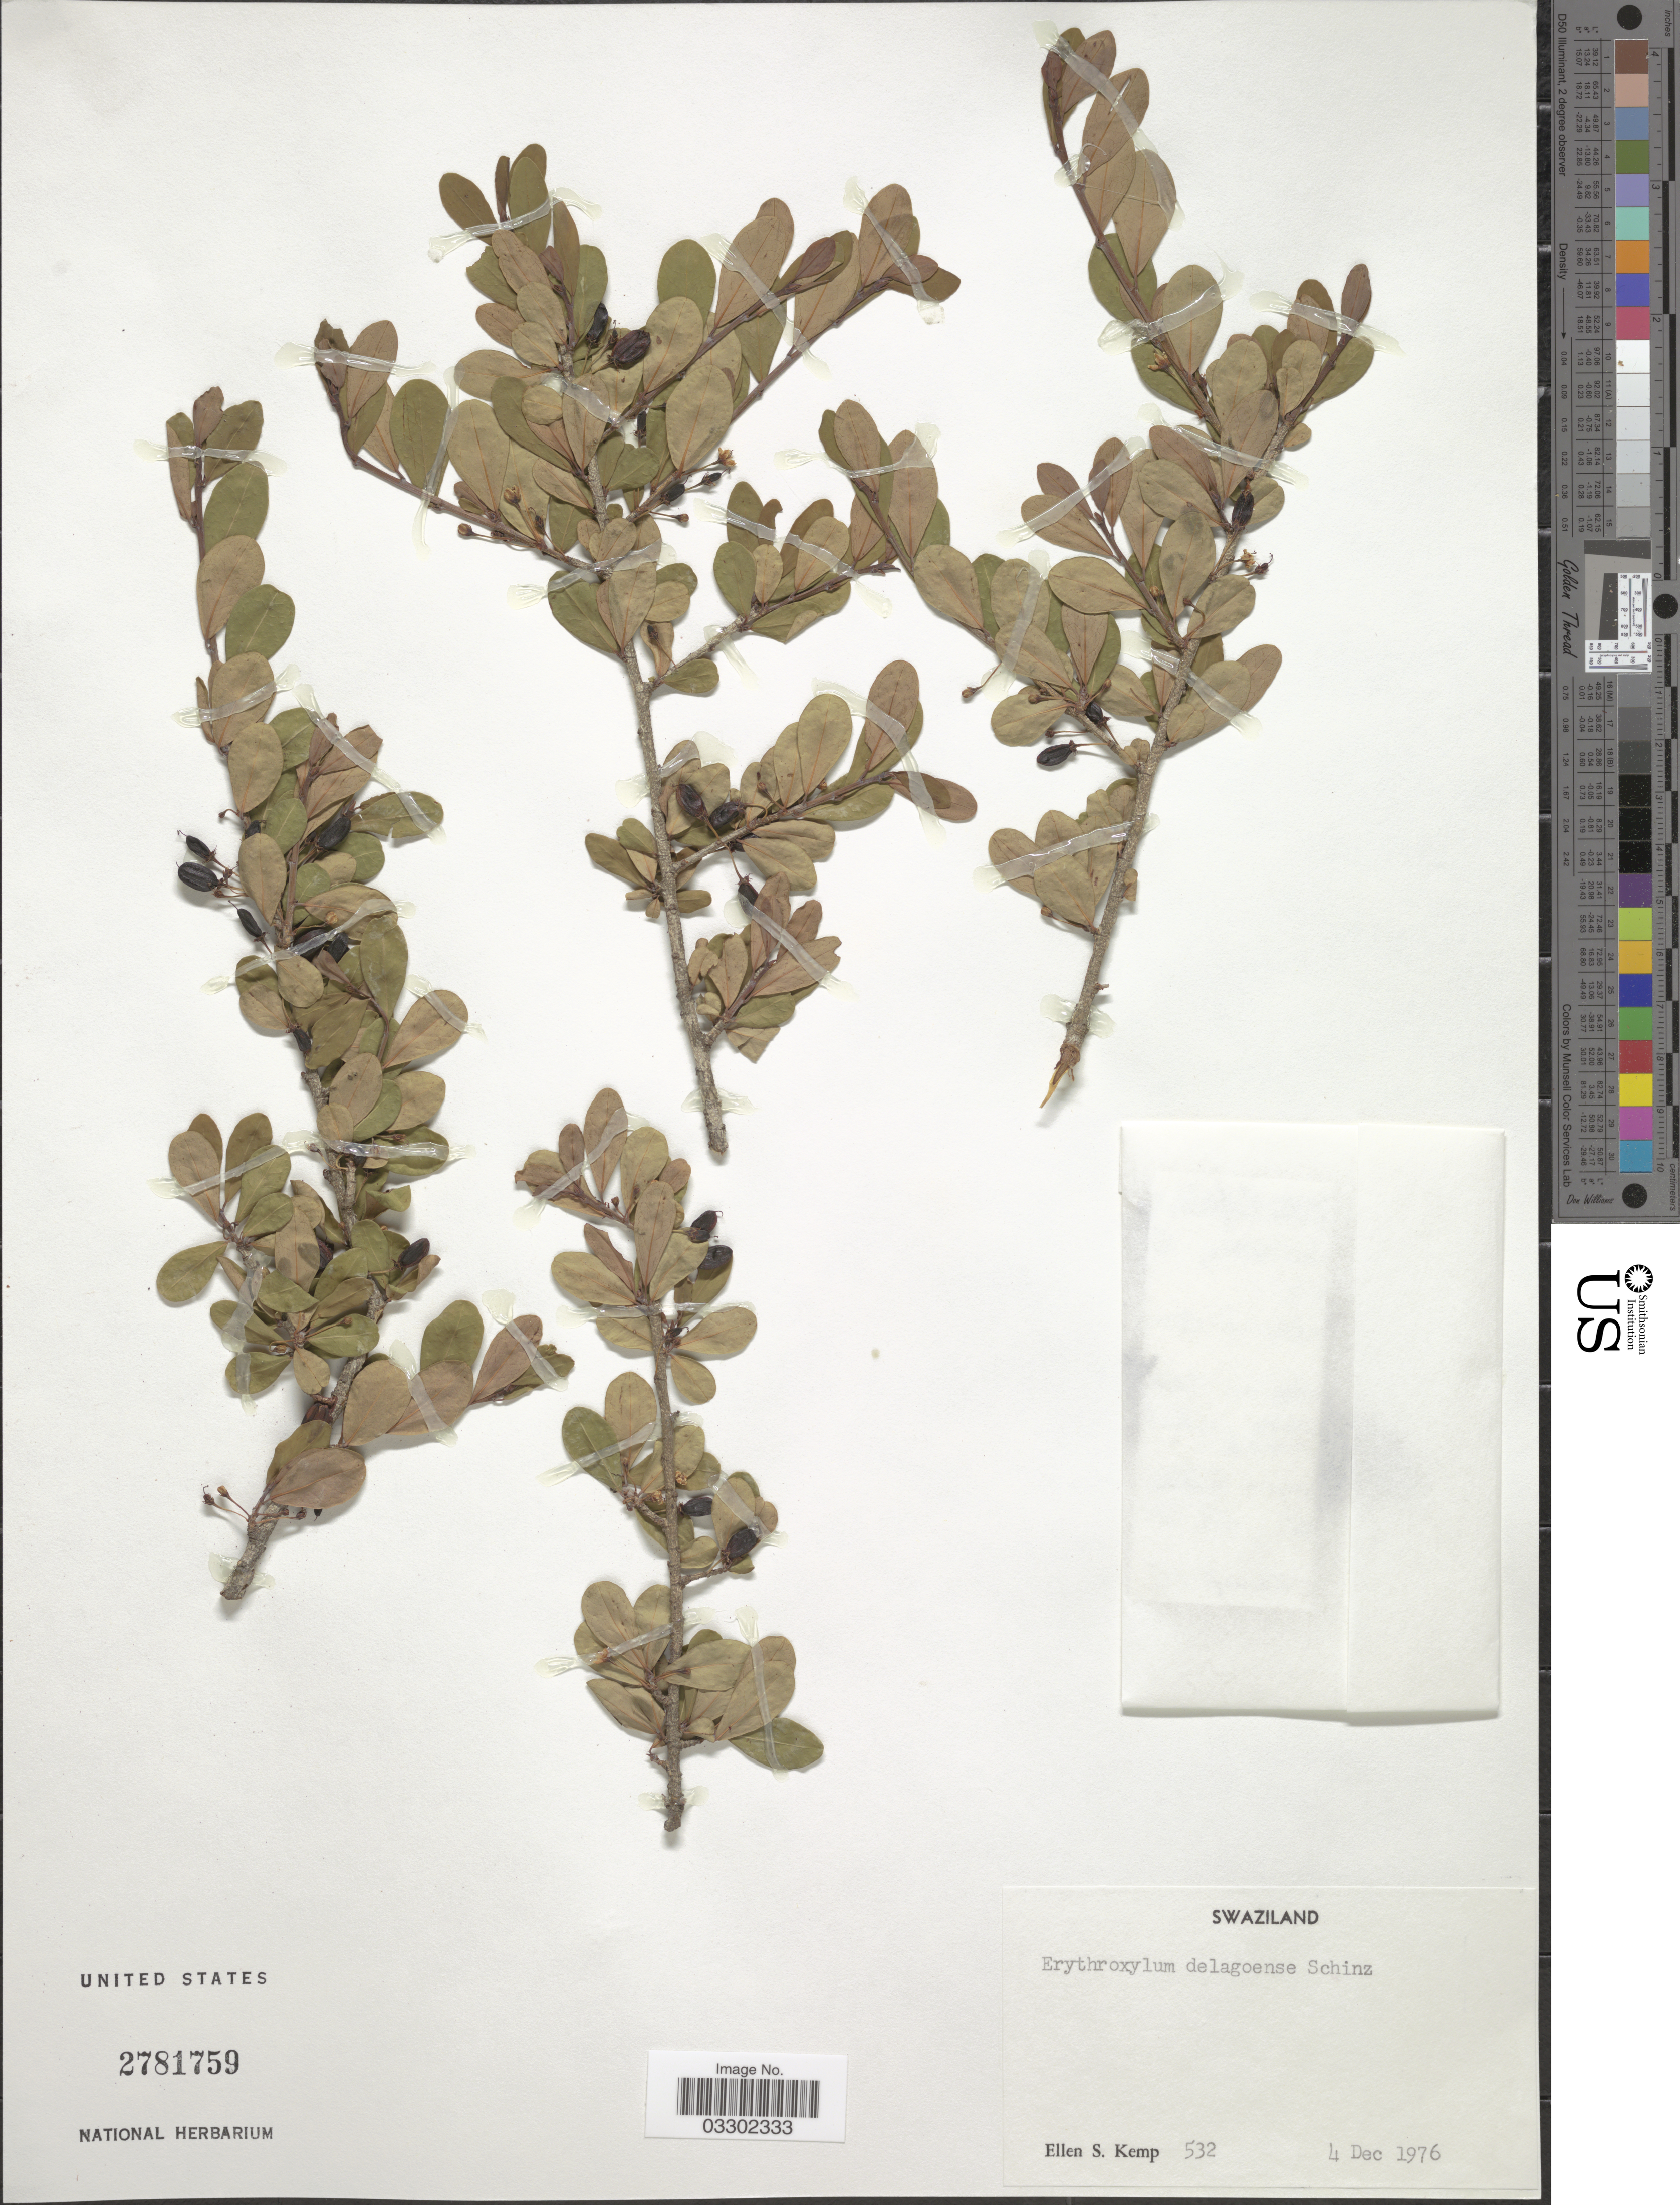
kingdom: Plantae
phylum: Tracheophyta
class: Magnoliopsida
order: Malpighiales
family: Erythroxylaceae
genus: Erythroxylum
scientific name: Erythroxylum delagoense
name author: Schinz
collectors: E. S. Kemp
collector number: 532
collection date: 1976-12-04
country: Eswatini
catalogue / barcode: US 2781759